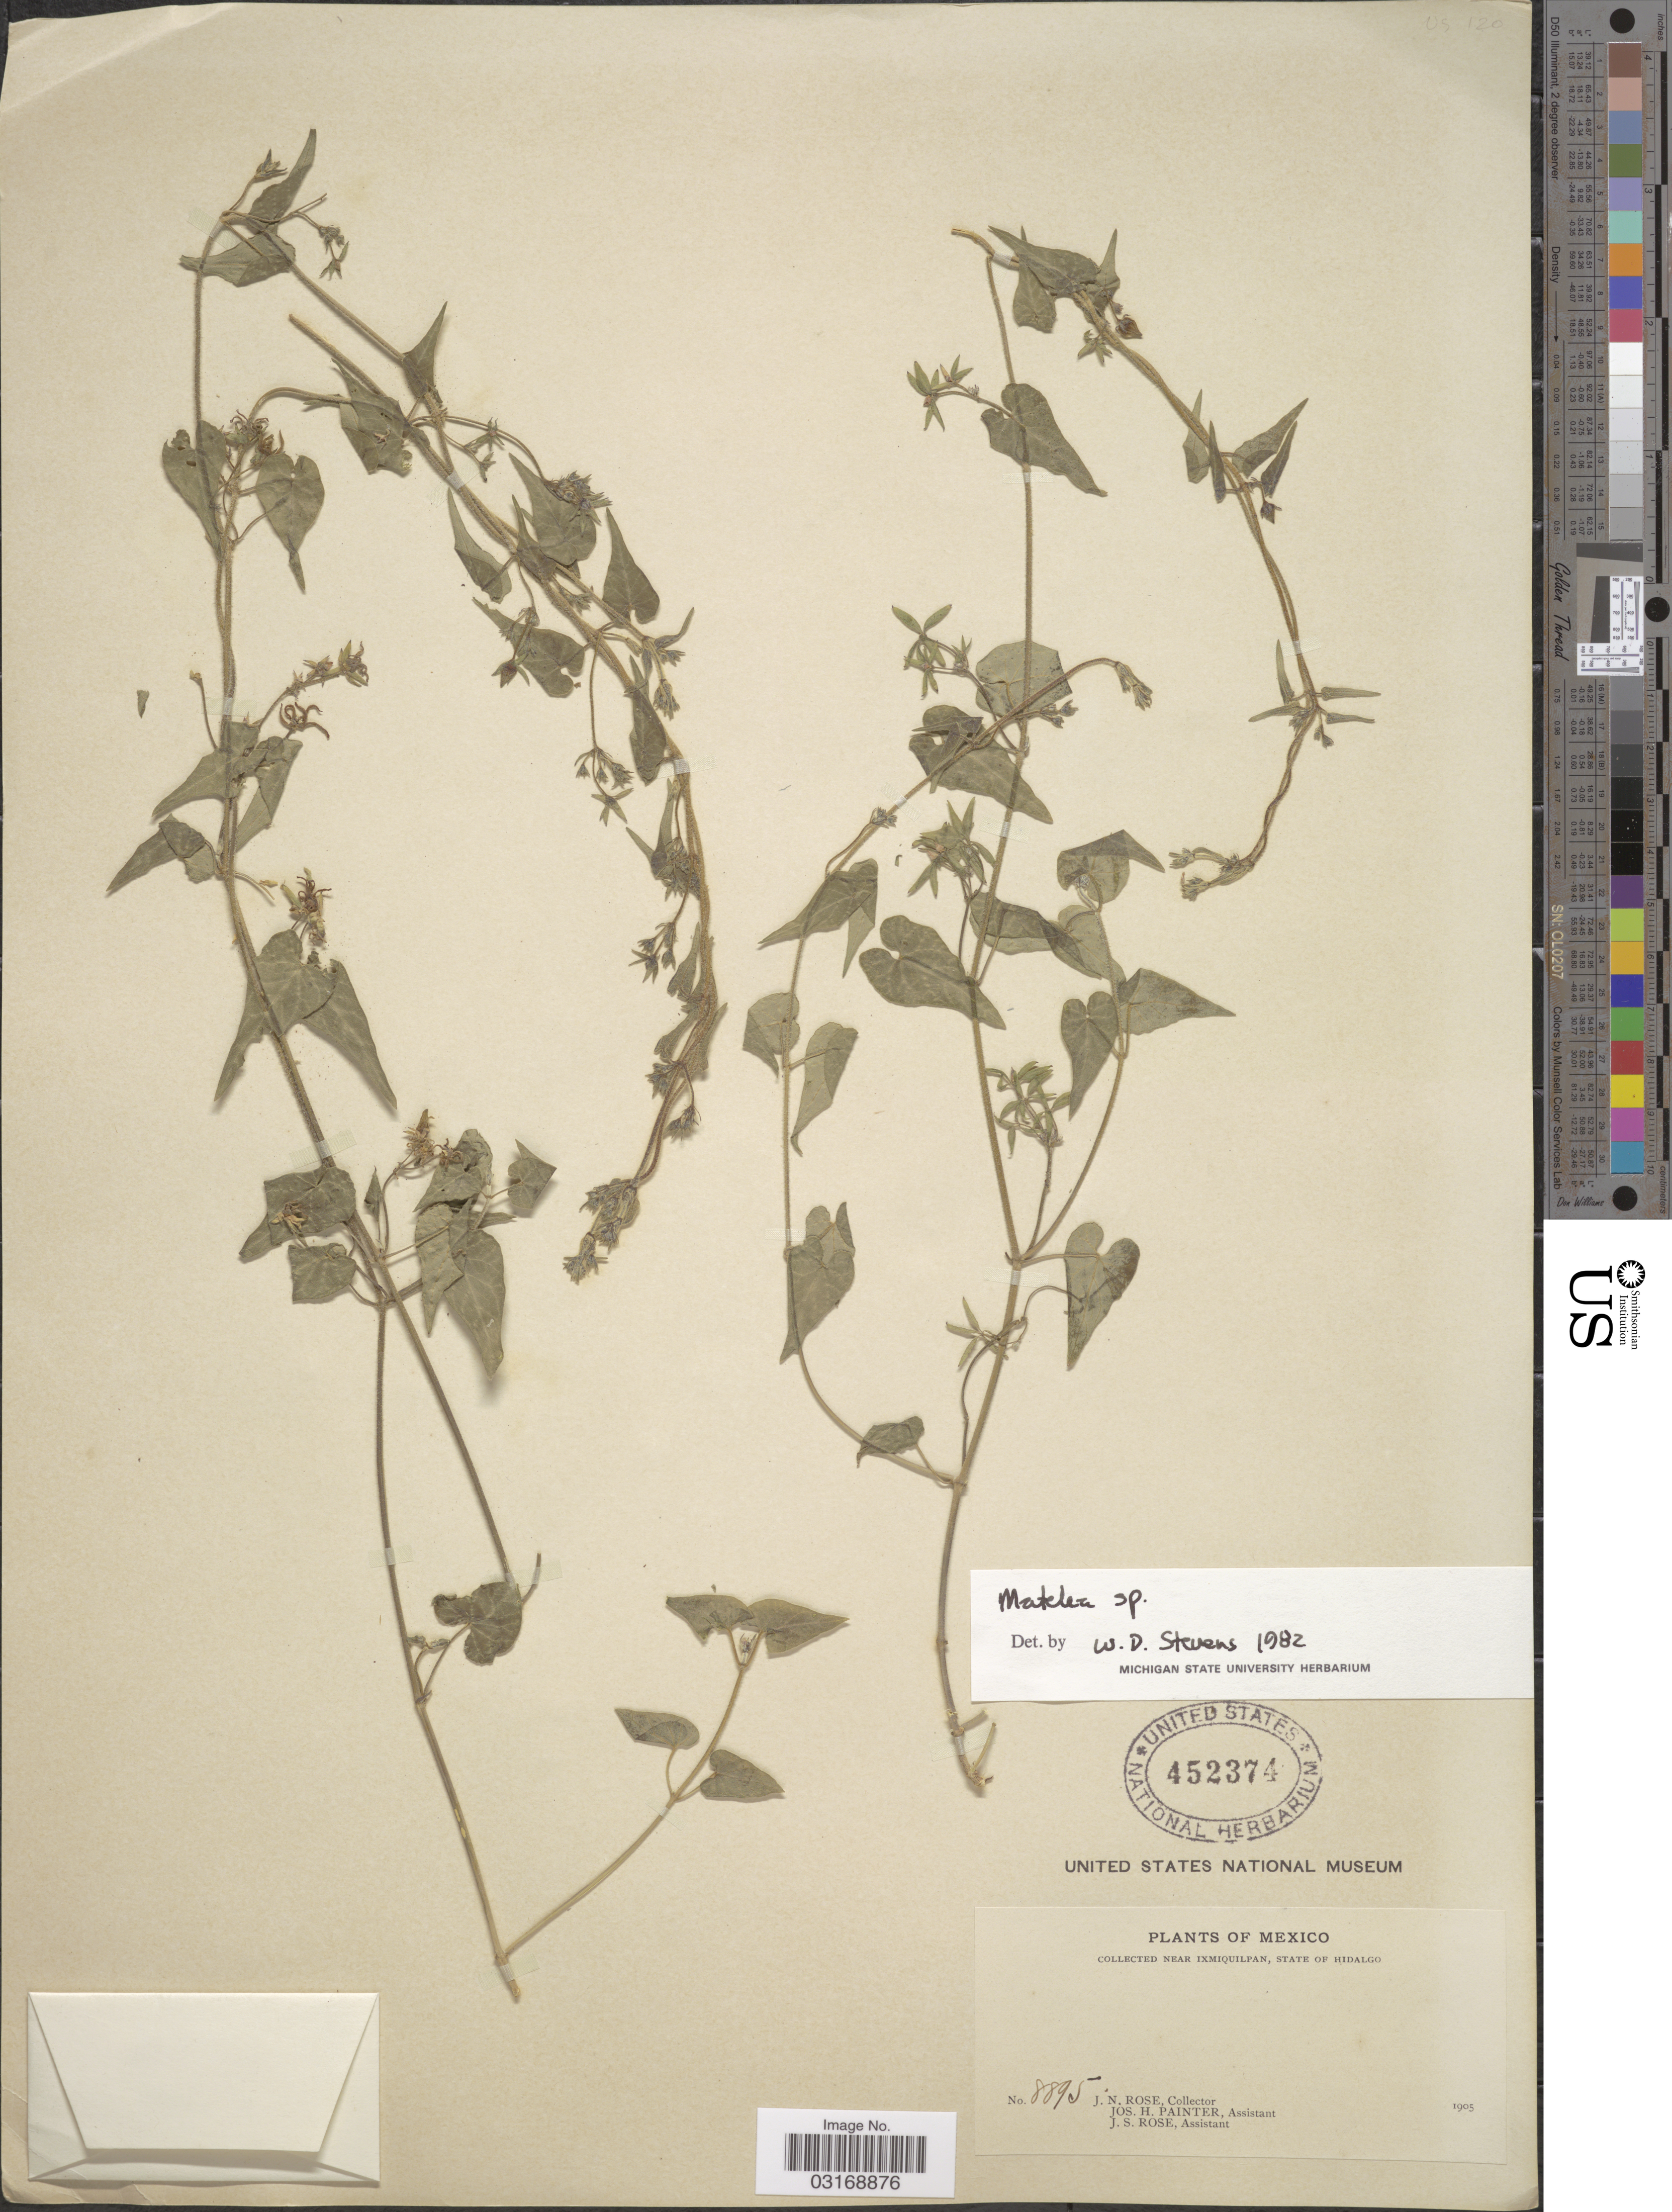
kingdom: Plantae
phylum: Tracheophyta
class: Magnoliopsida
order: Gentianales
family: Apocynaceae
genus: Matelea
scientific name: Matelea sp.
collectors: J. N. Rose, J. H. Painter & J. S. Rose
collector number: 8895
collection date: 1905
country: Mexico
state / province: Hidalgo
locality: Collected near Ixmiquilpan.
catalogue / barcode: US 452374